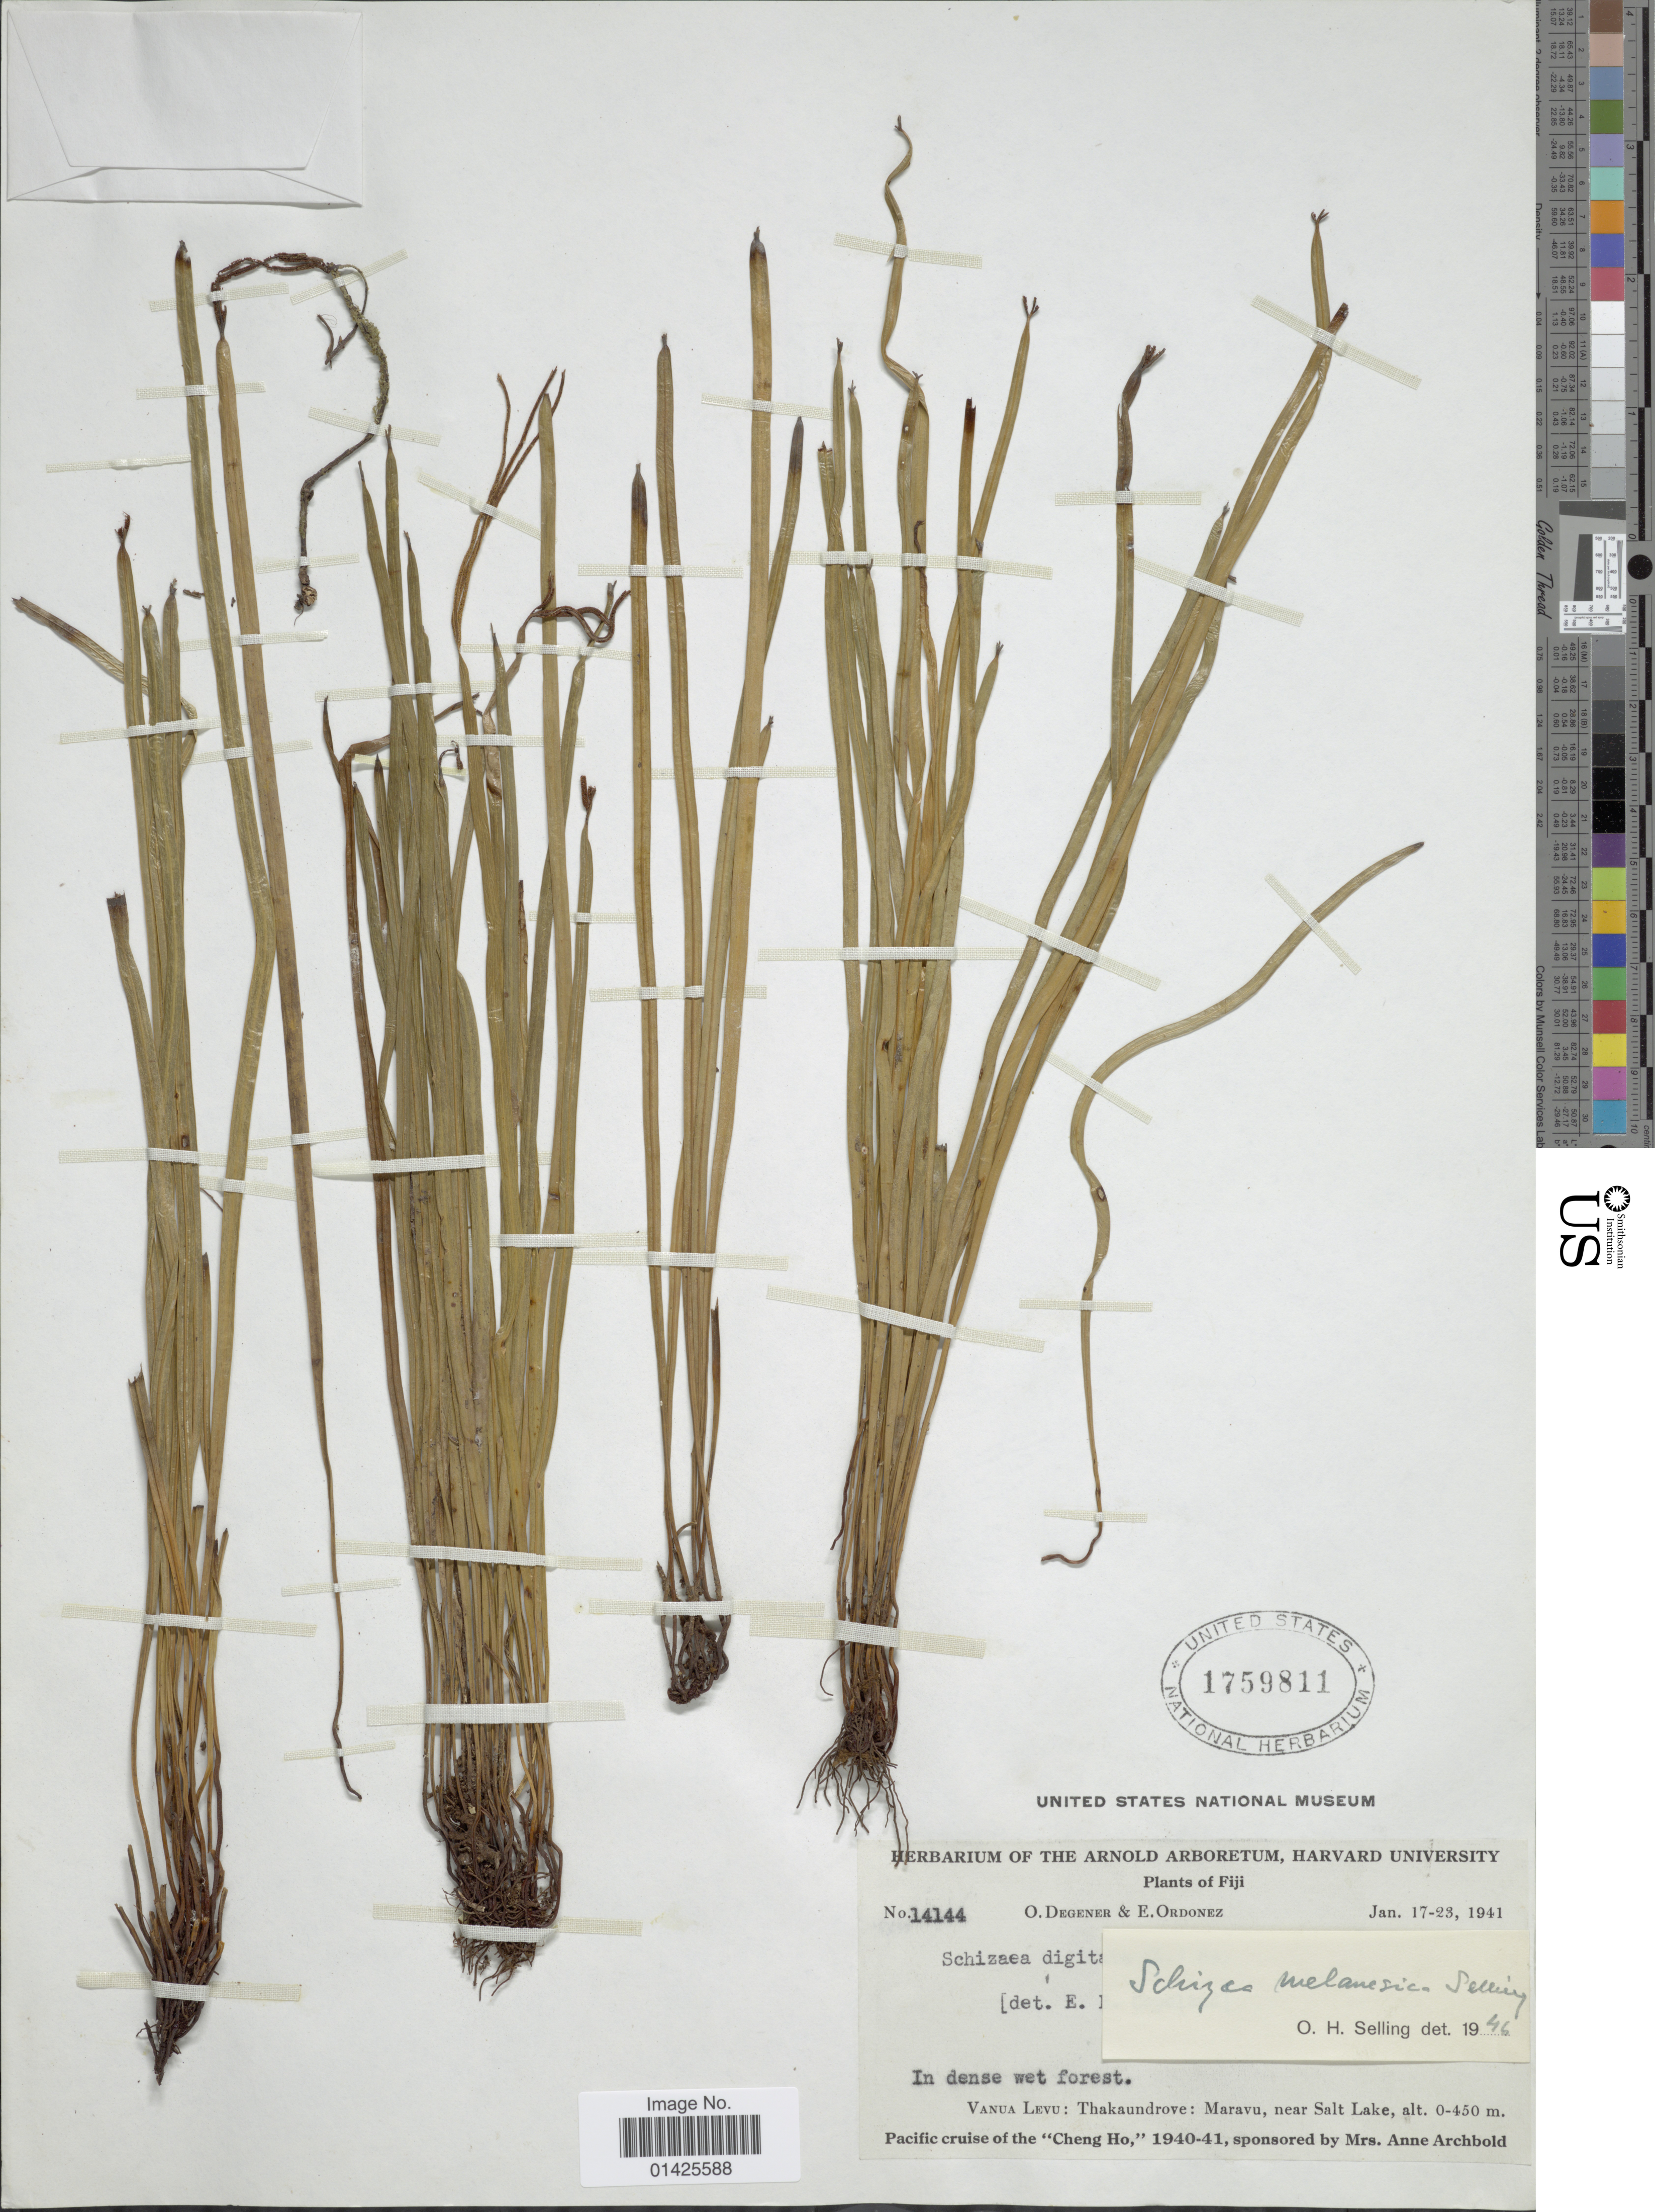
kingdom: Plantae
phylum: Tracheophyta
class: Polypodiopsida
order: Schizaeales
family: Schizaeaceae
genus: Actinostachys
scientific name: Actinostachys melanesica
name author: C.F. Reed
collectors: O. Degener & E. Ordonez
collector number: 14144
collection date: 1941-01-17/1941-01-23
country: Fiji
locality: Vanua Levu : Thakaundrove : Maravu, near Salt Lake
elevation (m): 0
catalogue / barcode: US 1759811